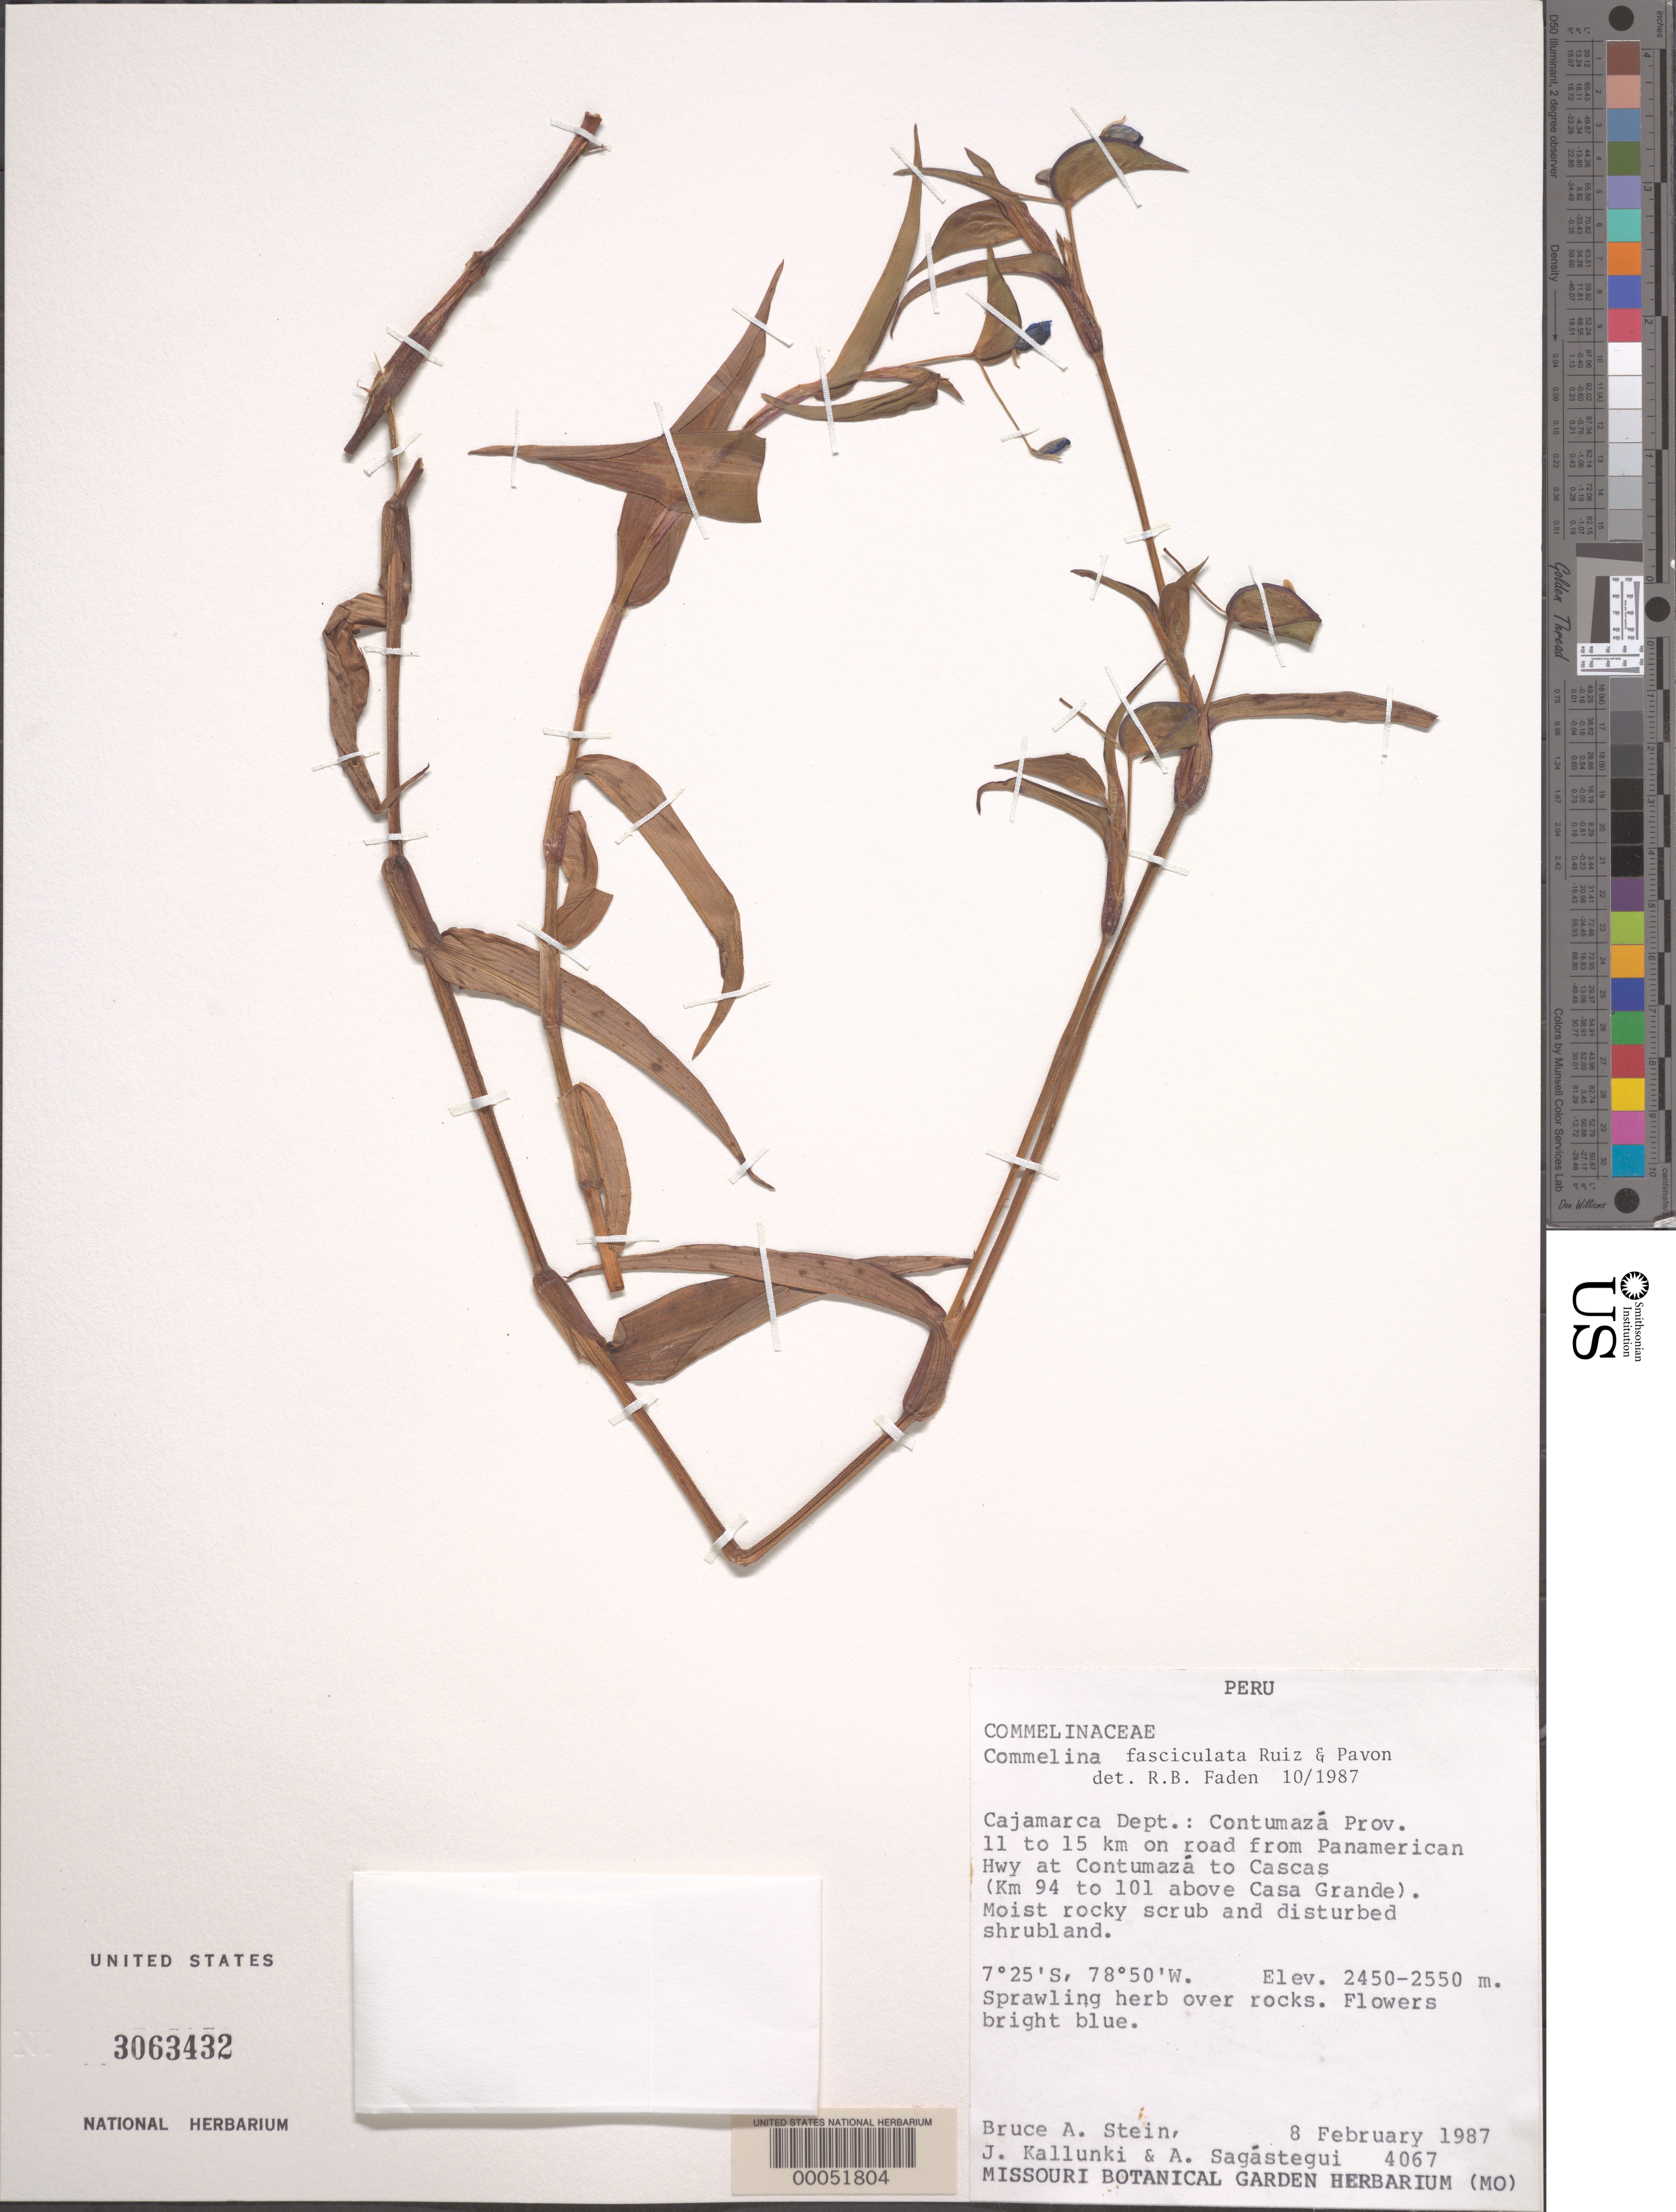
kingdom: Plantae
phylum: Tracheophyta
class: Liliopsida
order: Commelinales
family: Commelinaceae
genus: Commelina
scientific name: Commelina fasciculata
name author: Ruiz & Pav.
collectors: B. A. Stein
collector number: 4067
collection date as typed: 08 Feb 1987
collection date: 1987-02-08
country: Peru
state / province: Cajamarca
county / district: Contumazá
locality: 11 - 15 km on road from Pan American Highway at Contumazá to Cascas, km 94 to 101 above Casa Grande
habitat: Moist rocky scrub and disturbed shrubland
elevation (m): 2450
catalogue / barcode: US 3063432